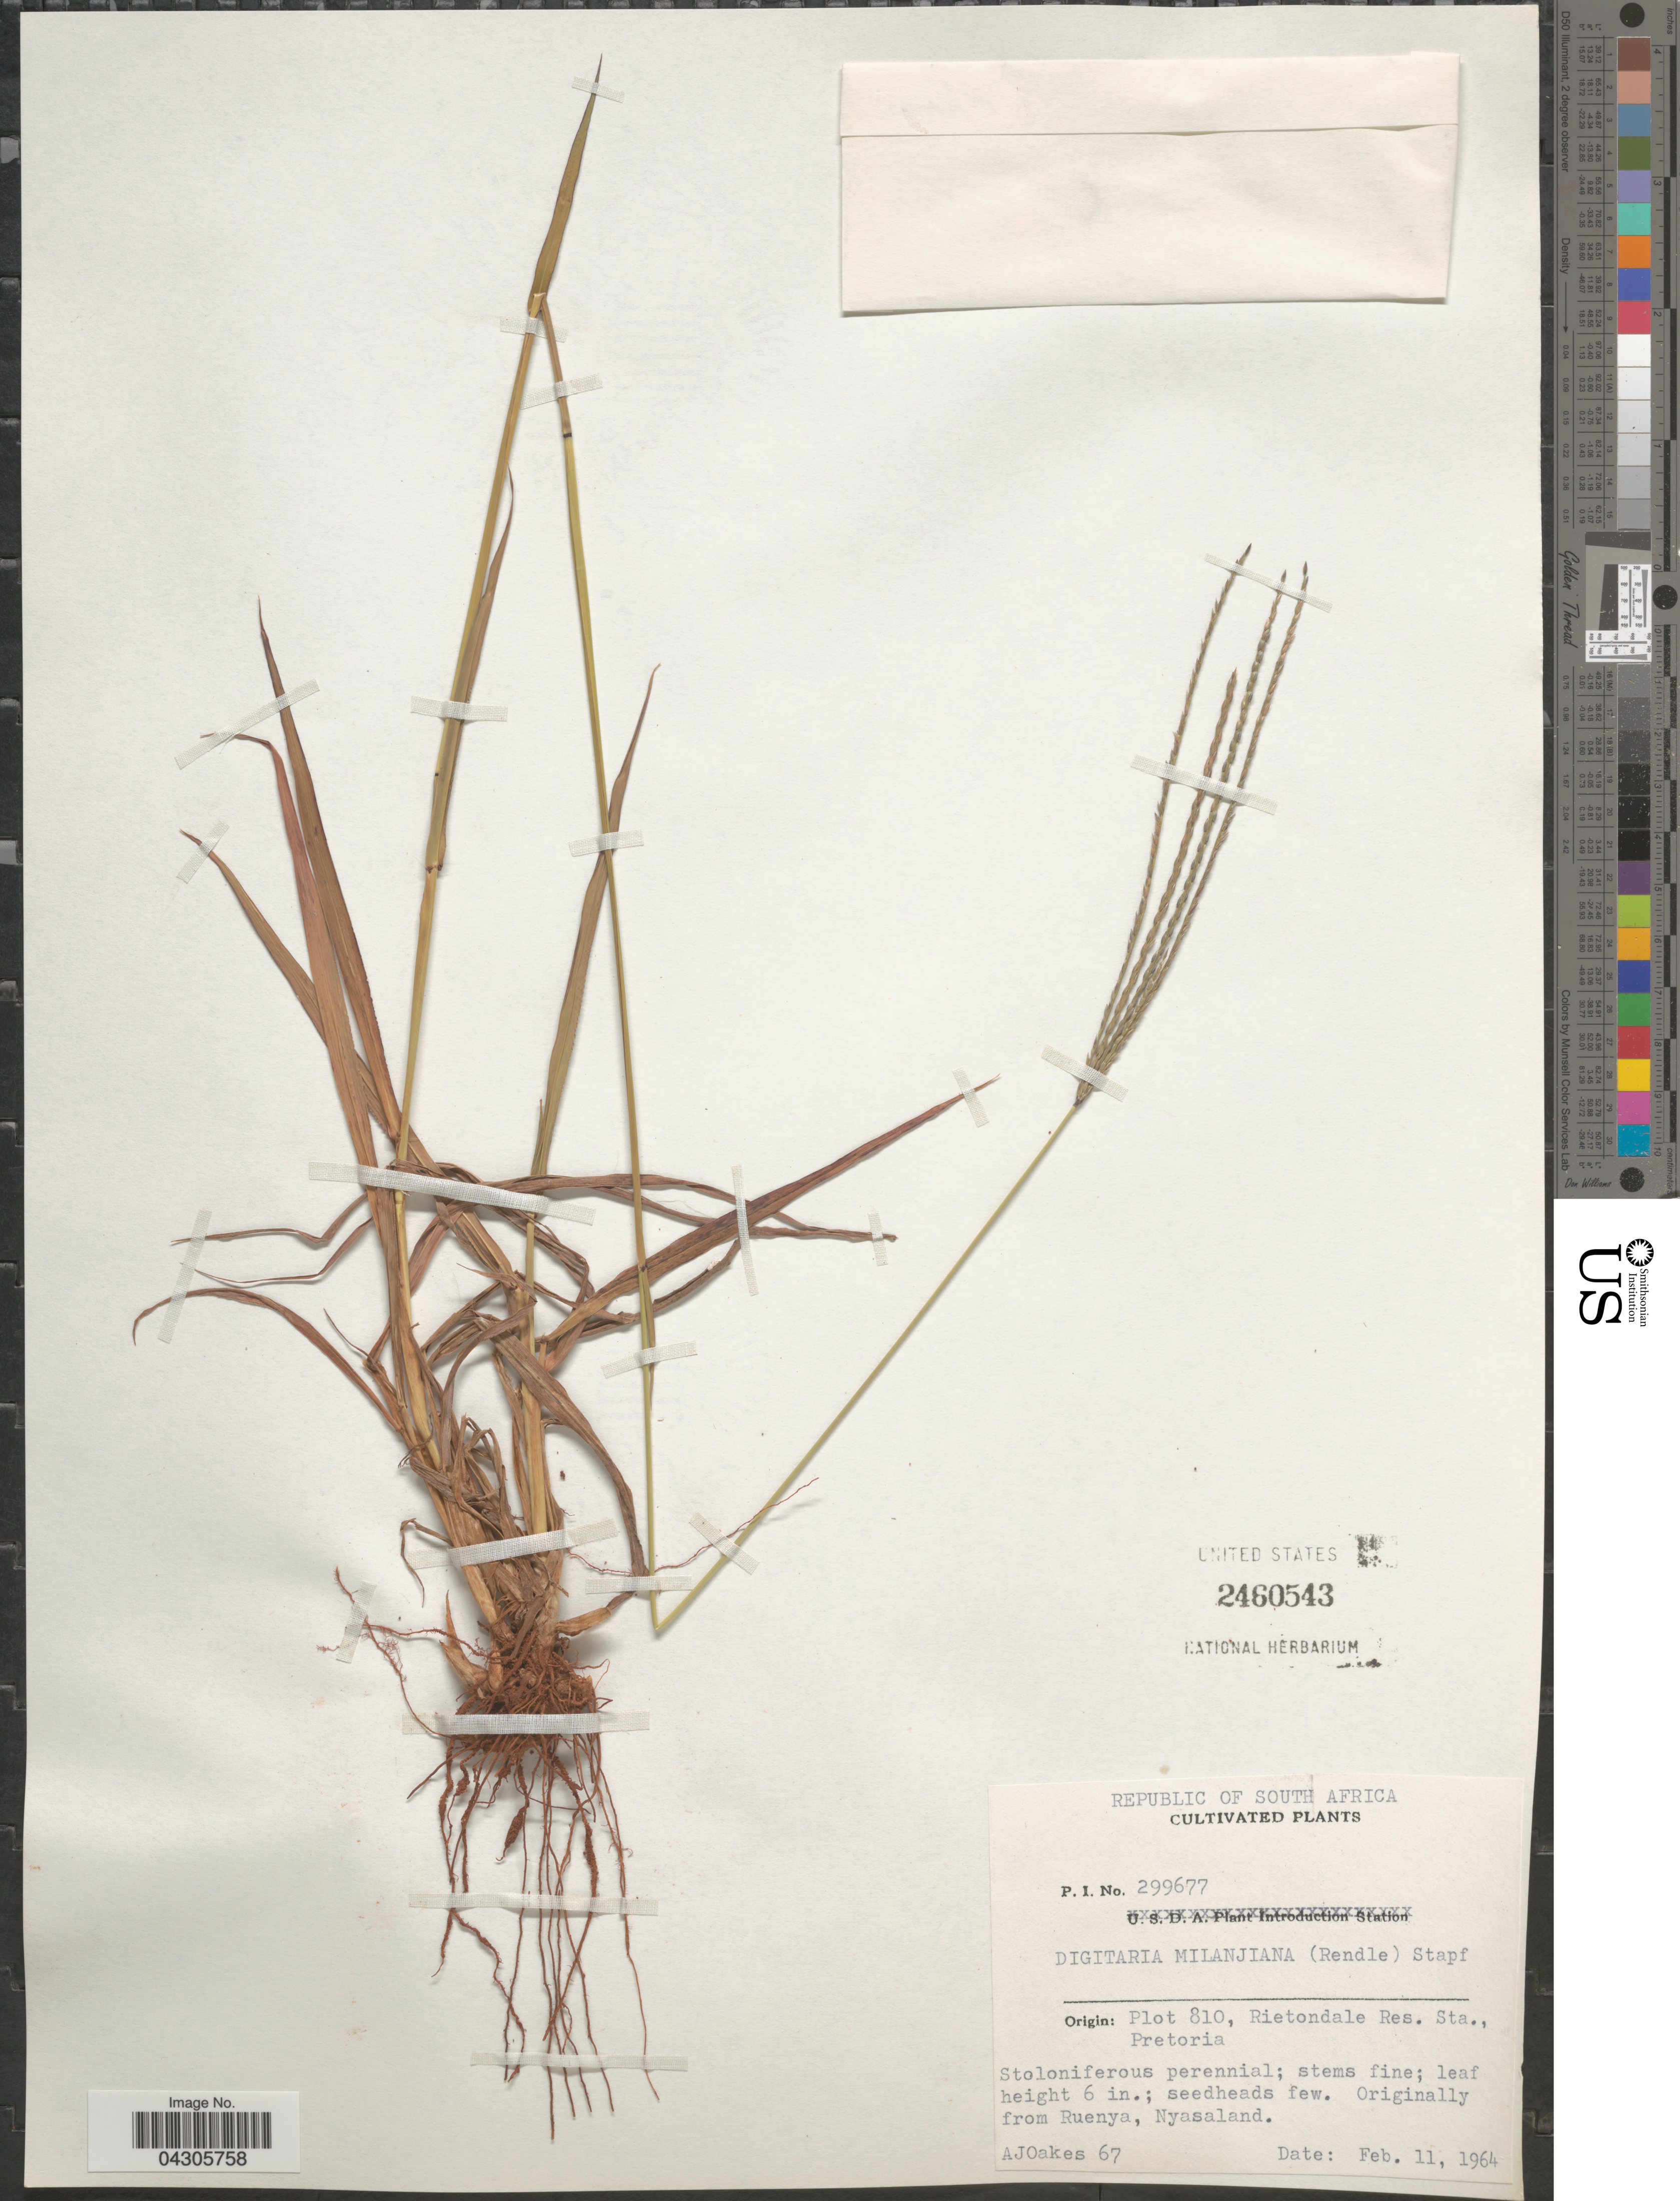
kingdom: Plantae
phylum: Tracheophyta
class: Liliopsida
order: Poales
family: Poaceae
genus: Digitaria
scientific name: Digitaria milanjiana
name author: (Rendle) Stapf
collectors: A. Oakes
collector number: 67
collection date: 1964-02-11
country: South Africa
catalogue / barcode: US 2460543